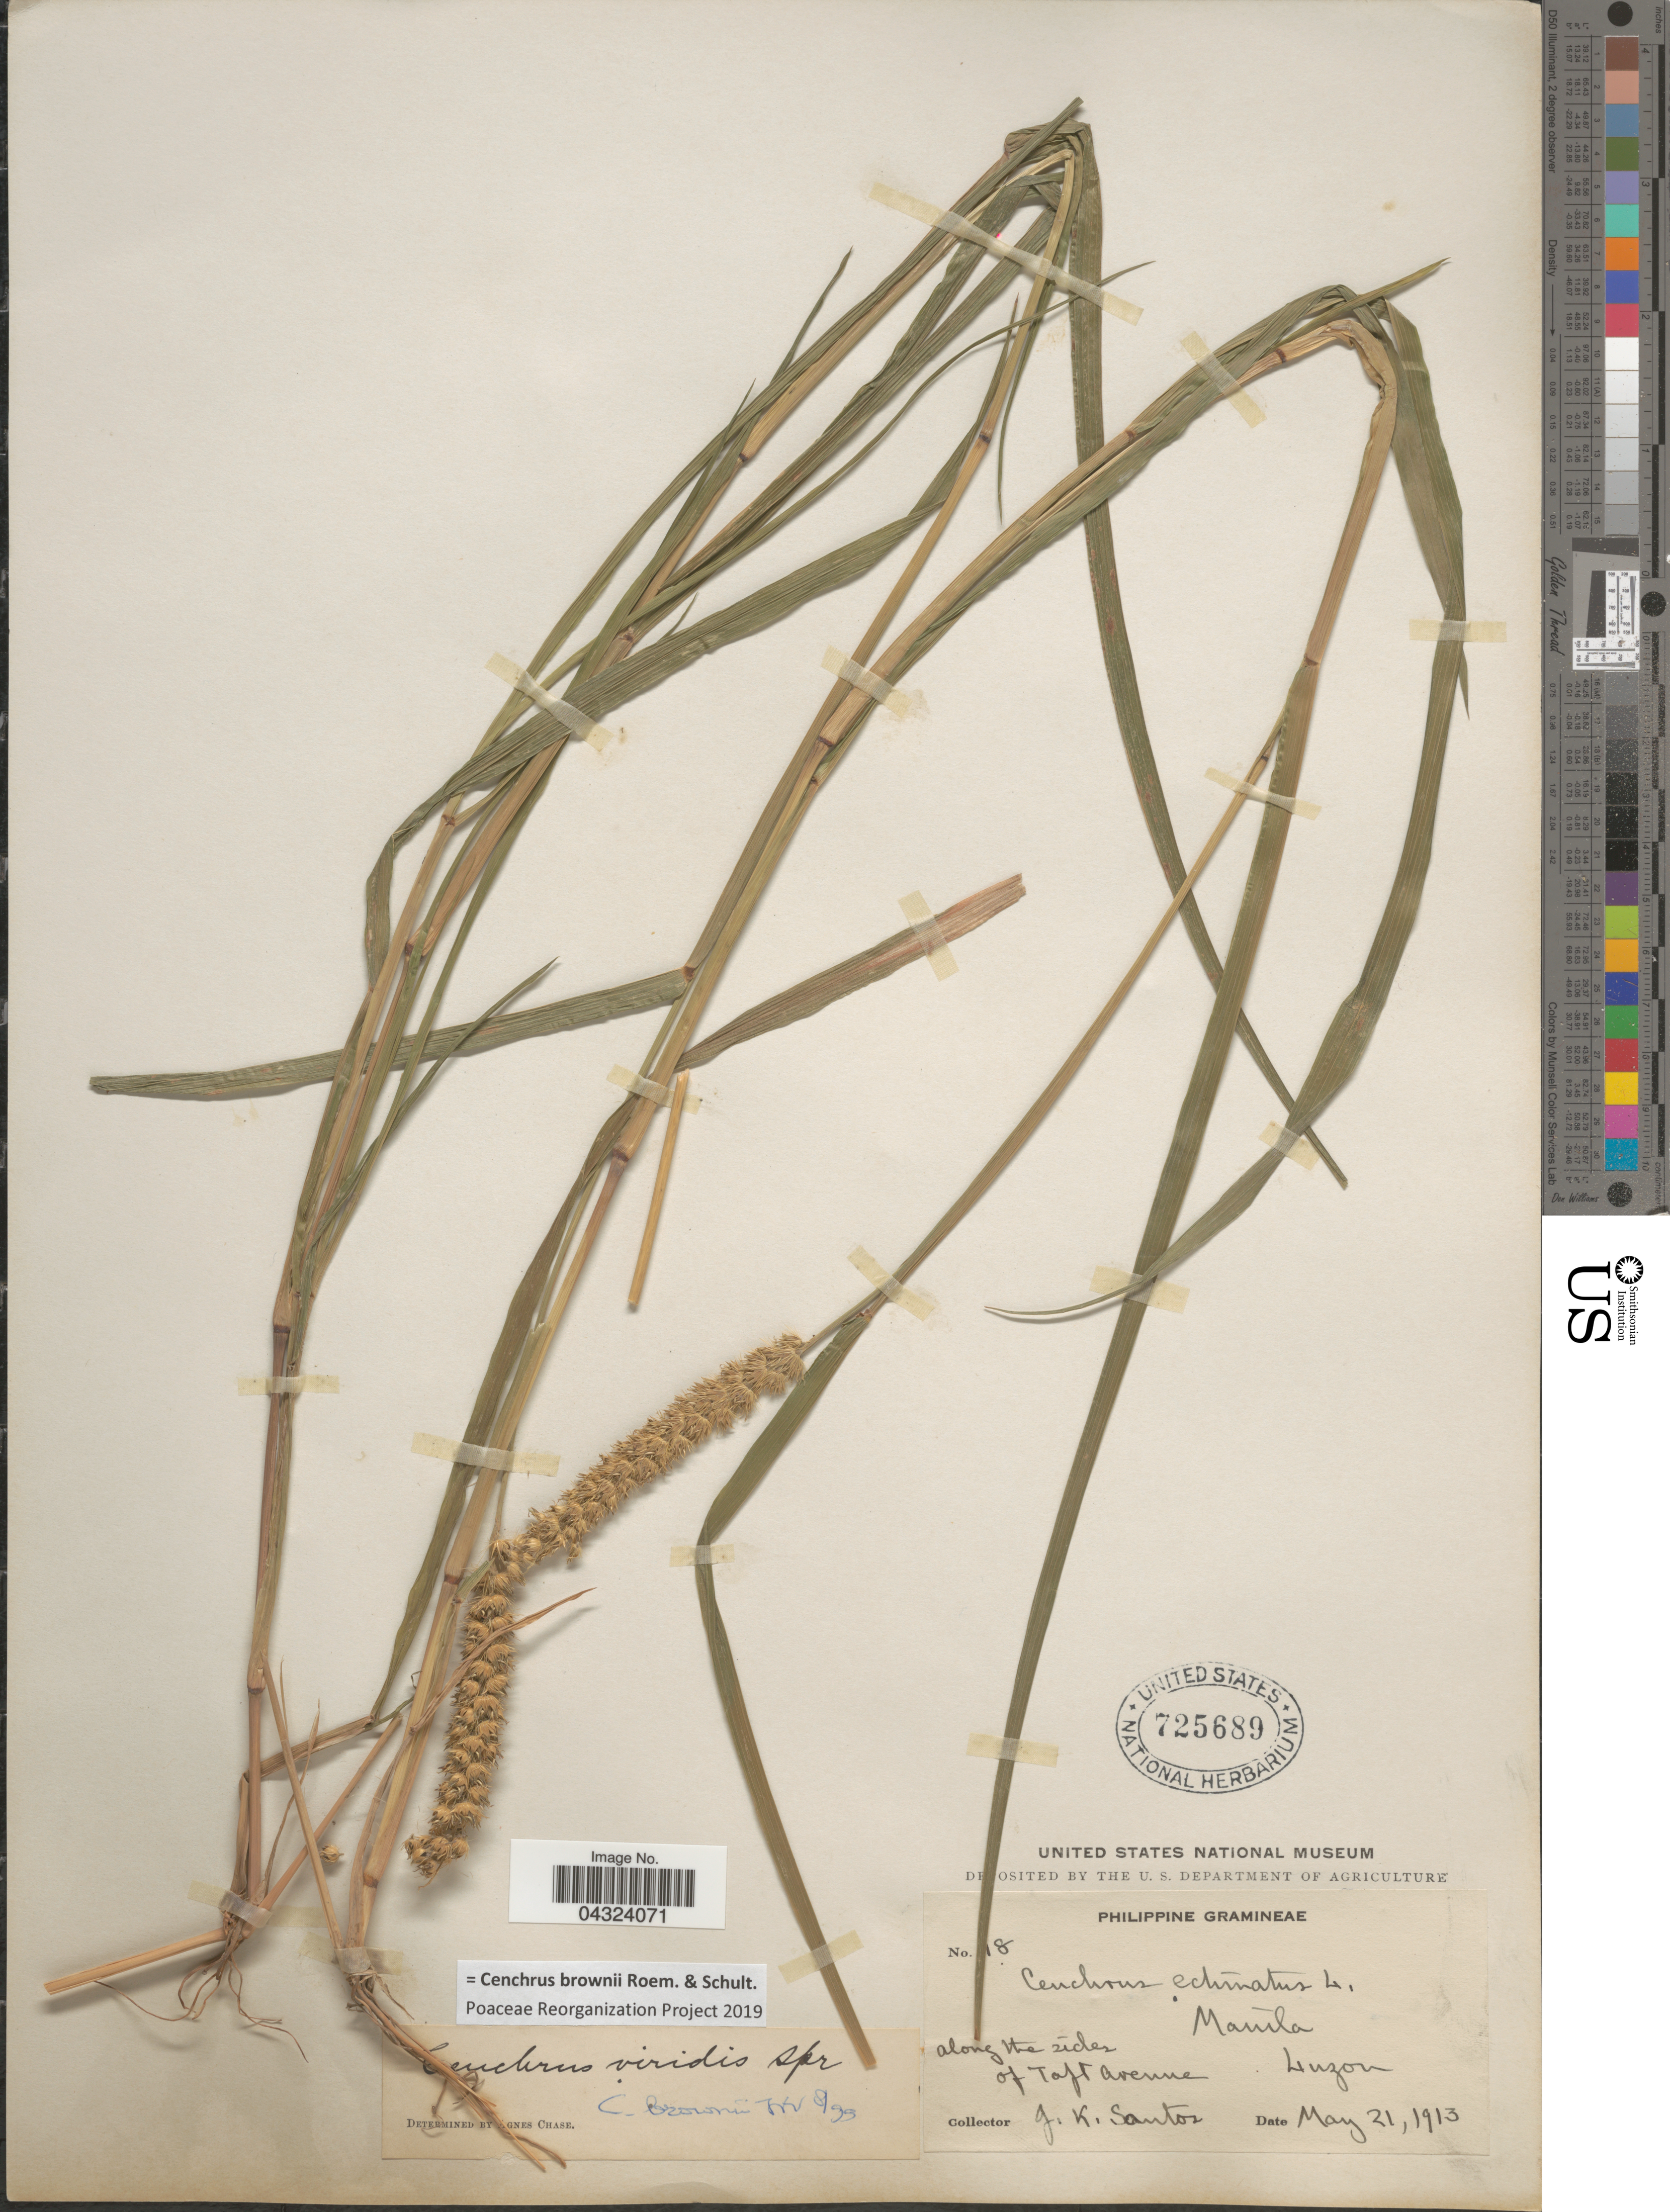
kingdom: Plantae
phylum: Tracheophyta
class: Liliopsida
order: Poales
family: Poaceae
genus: Cenchrus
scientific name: Cenchrus brownii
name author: Roem. & Schult.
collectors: J. K. Santos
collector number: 18*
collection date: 1913-05-21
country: Philippines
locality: Manila. Luzon. Along the sides of Taft Avenue.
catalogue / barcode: US 725689